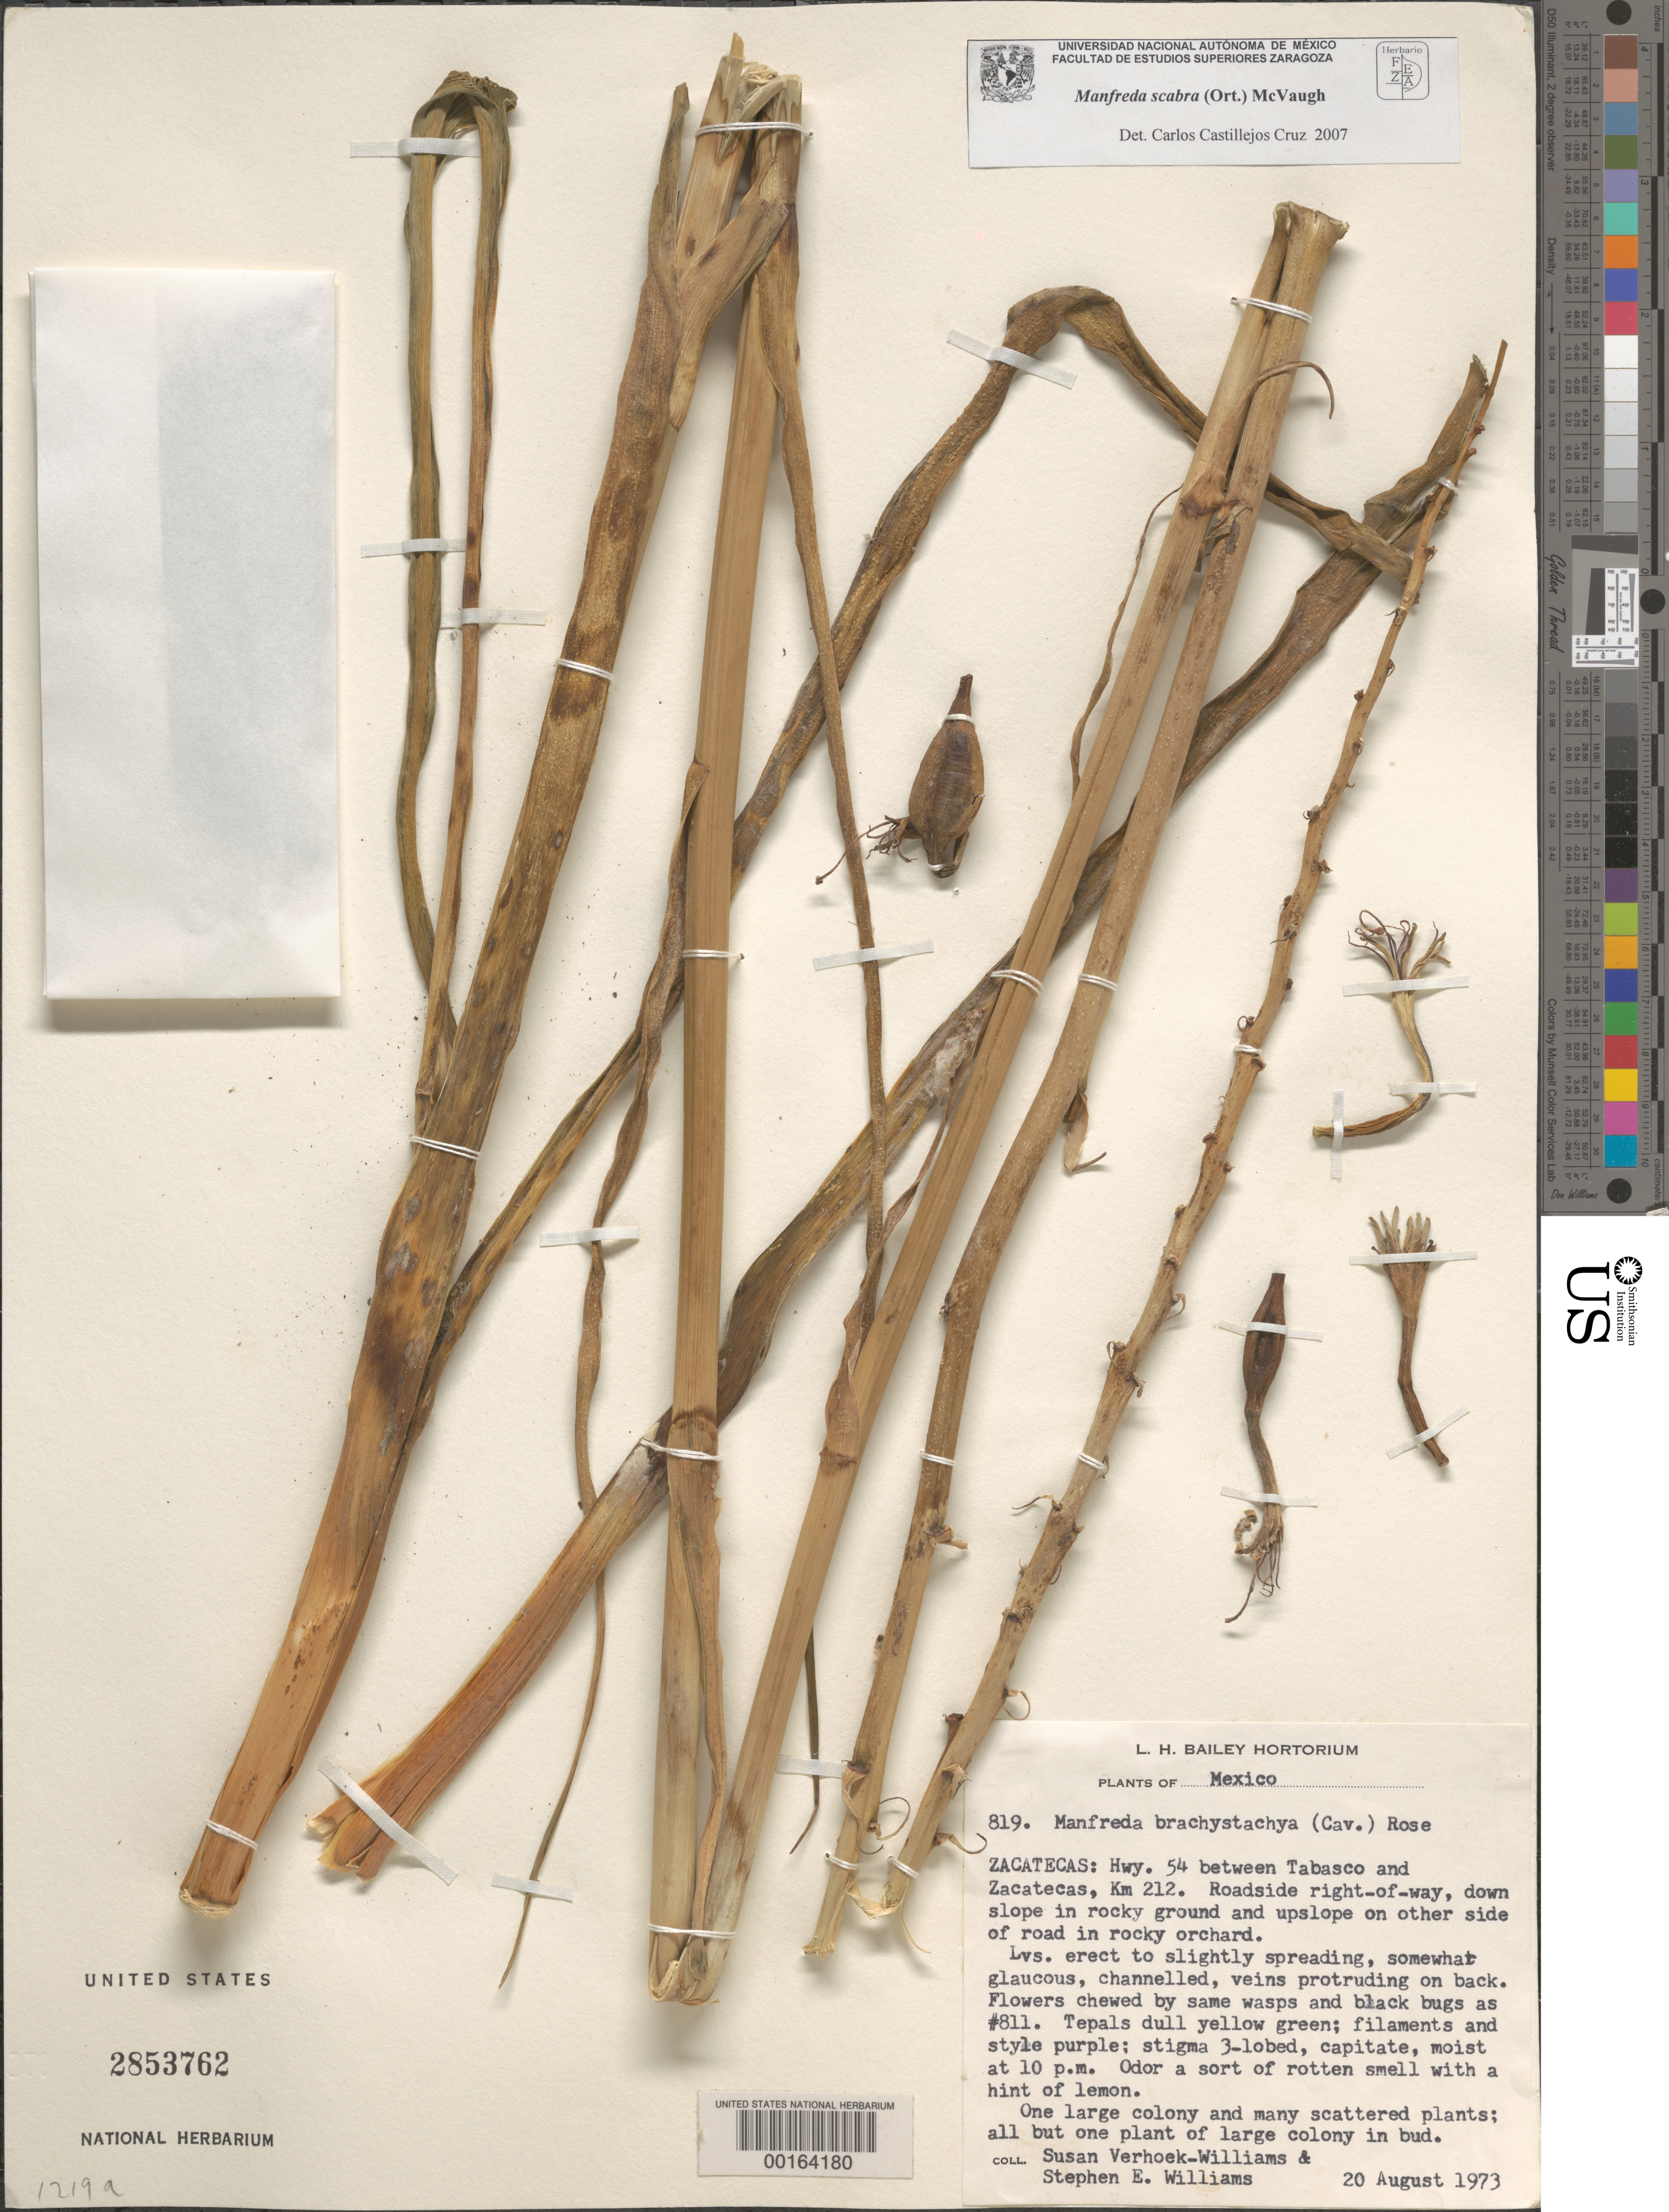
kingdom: Plantae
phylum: Tracheophyta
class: Liliopsida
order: Asparagales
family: Asparagaceae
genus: Manfreda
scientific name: Manfreda scabra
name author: (Ortega) McVaugh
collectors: S. E. Verhoek-Williams & S. Williams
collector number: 819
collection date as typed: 20 Aug 1973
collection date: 1973-08-20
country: Mexico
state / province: Zacatecas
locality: Hwy 54 between tabasco and zacatecas, km 212, roadside right of way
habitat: Down slope in rocky ground & upslope on other side of road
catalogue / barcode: US 2853762